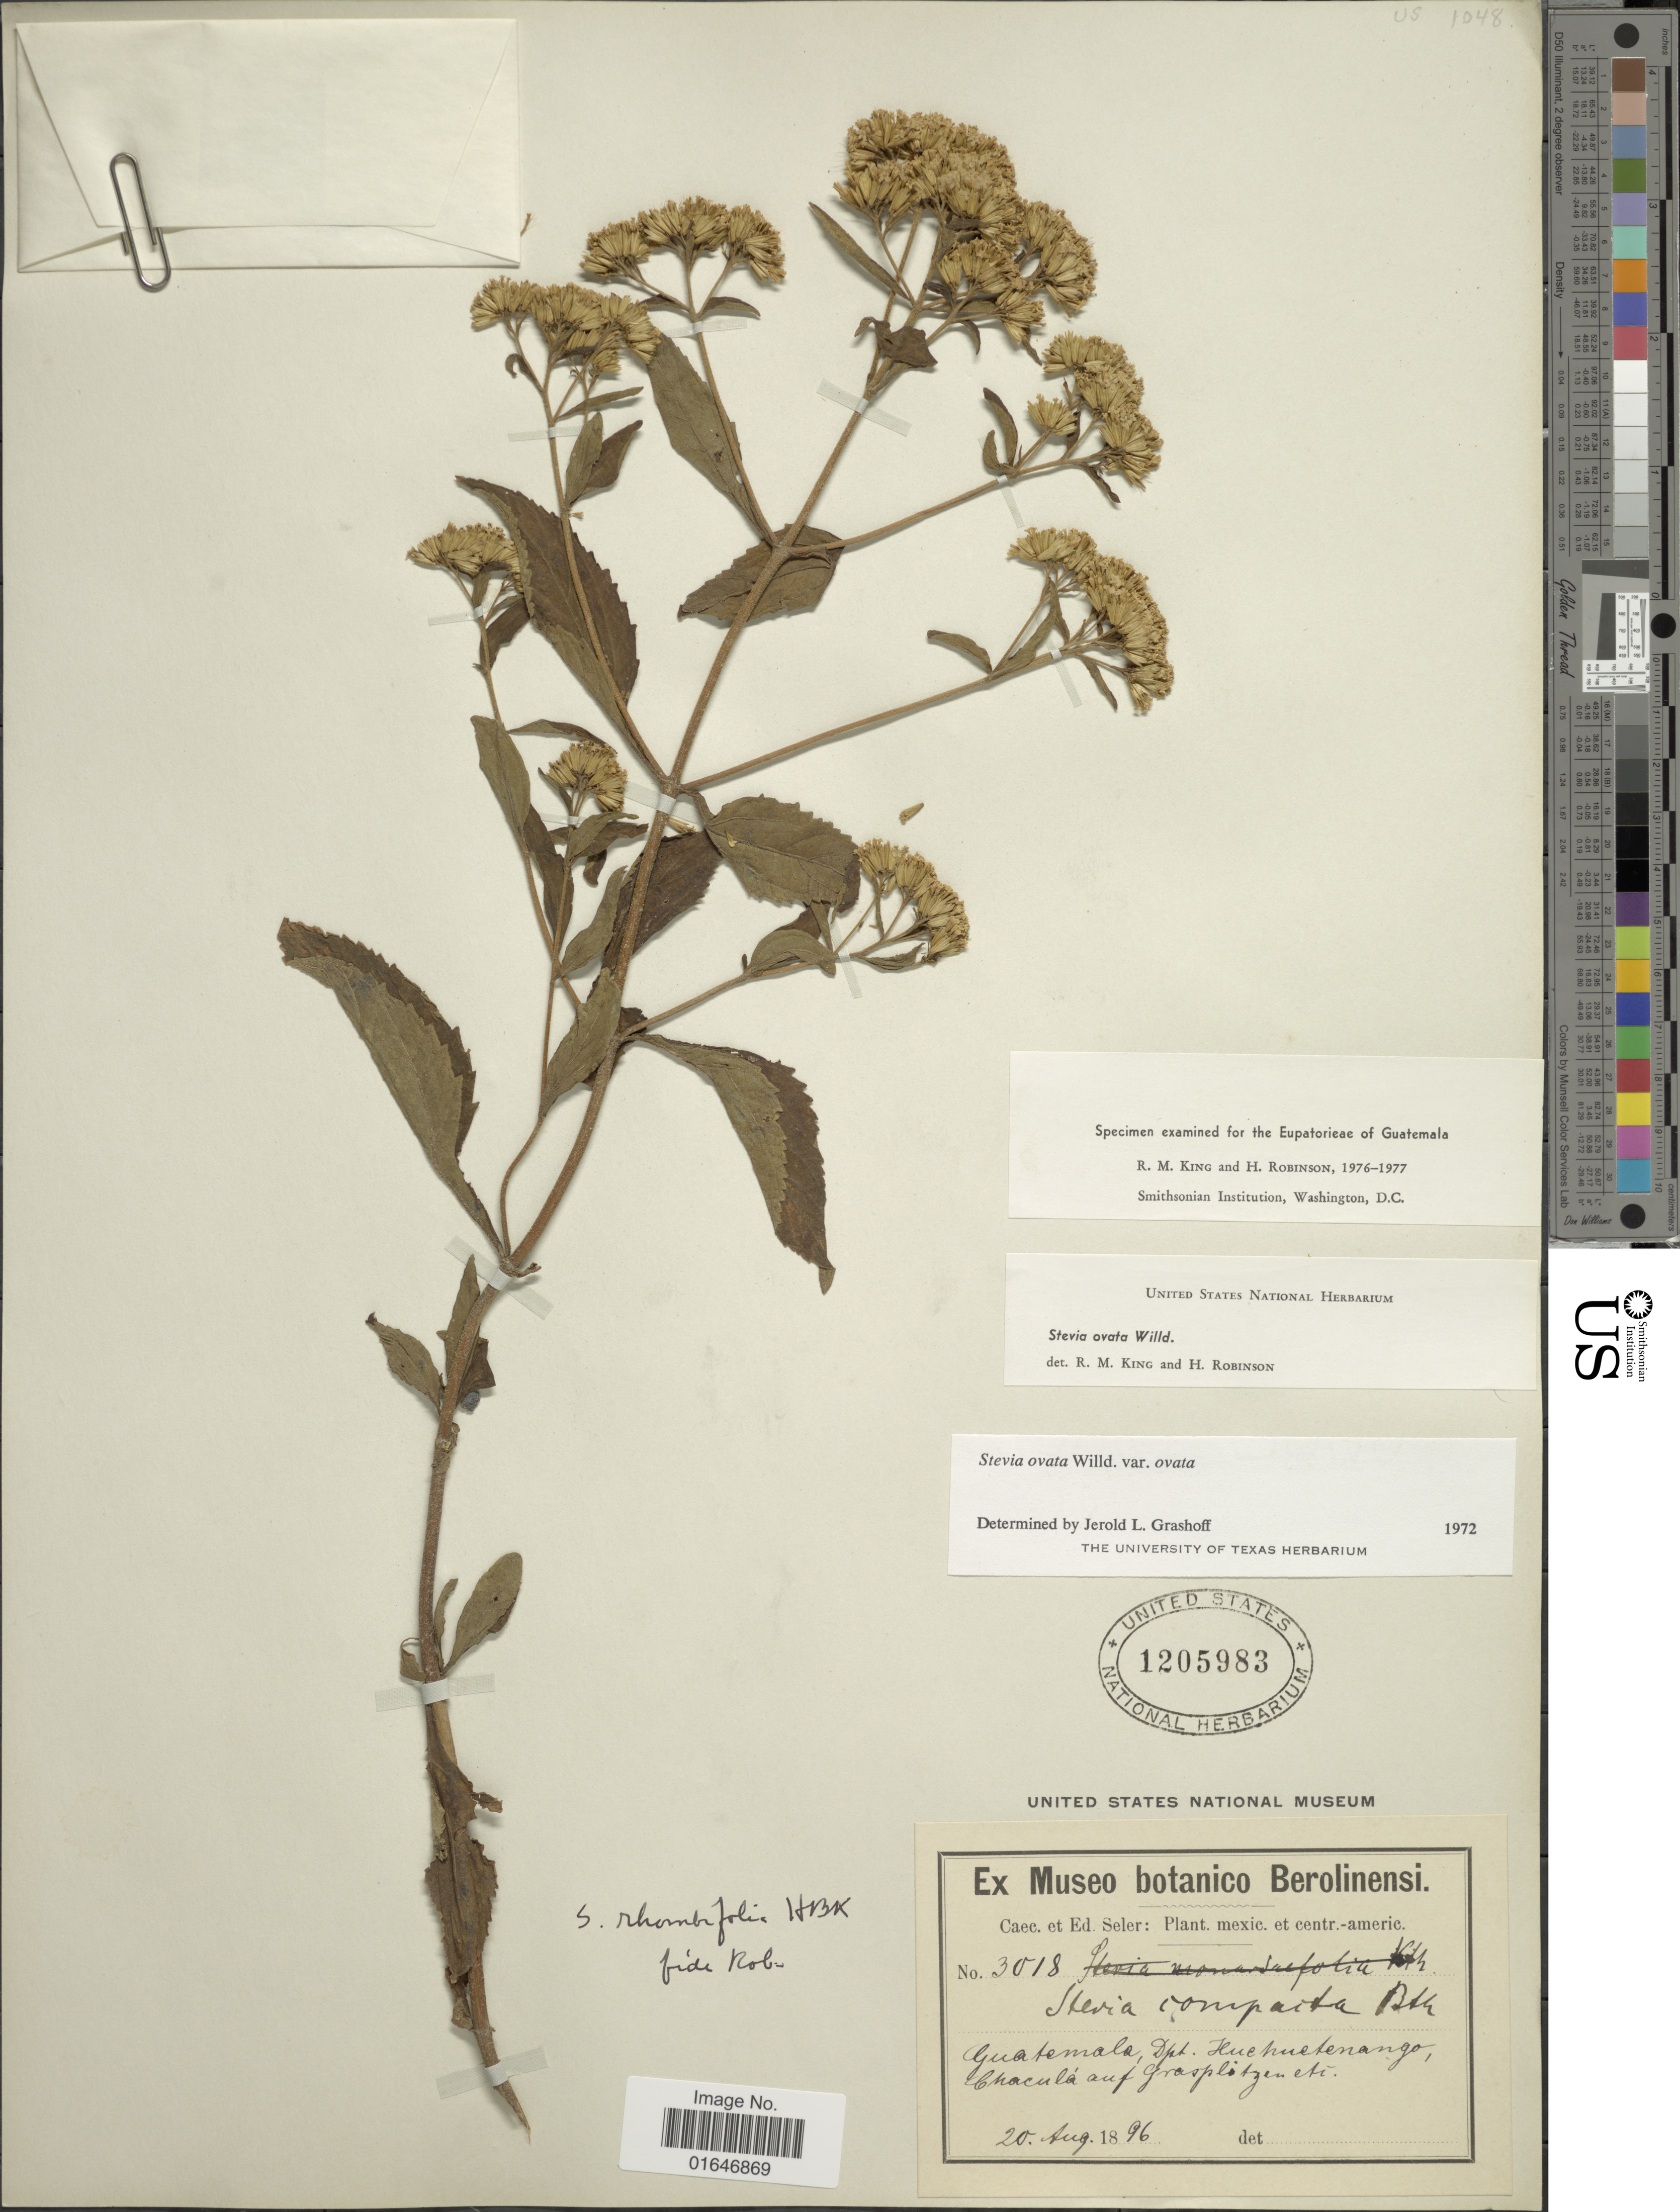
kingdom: Plantae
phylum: Tracheophyta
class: Magnoliopsida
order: Asterales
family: Asteraceae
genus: Stevia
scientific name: Stevia ovata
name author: Willd.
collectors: ex Caec. et Ed Seler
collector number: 3018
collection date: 1896-08-20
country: Guatemala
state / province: Huehuetenango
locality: Chacula auf Grasplitzen etc.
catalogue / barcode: US 1205983